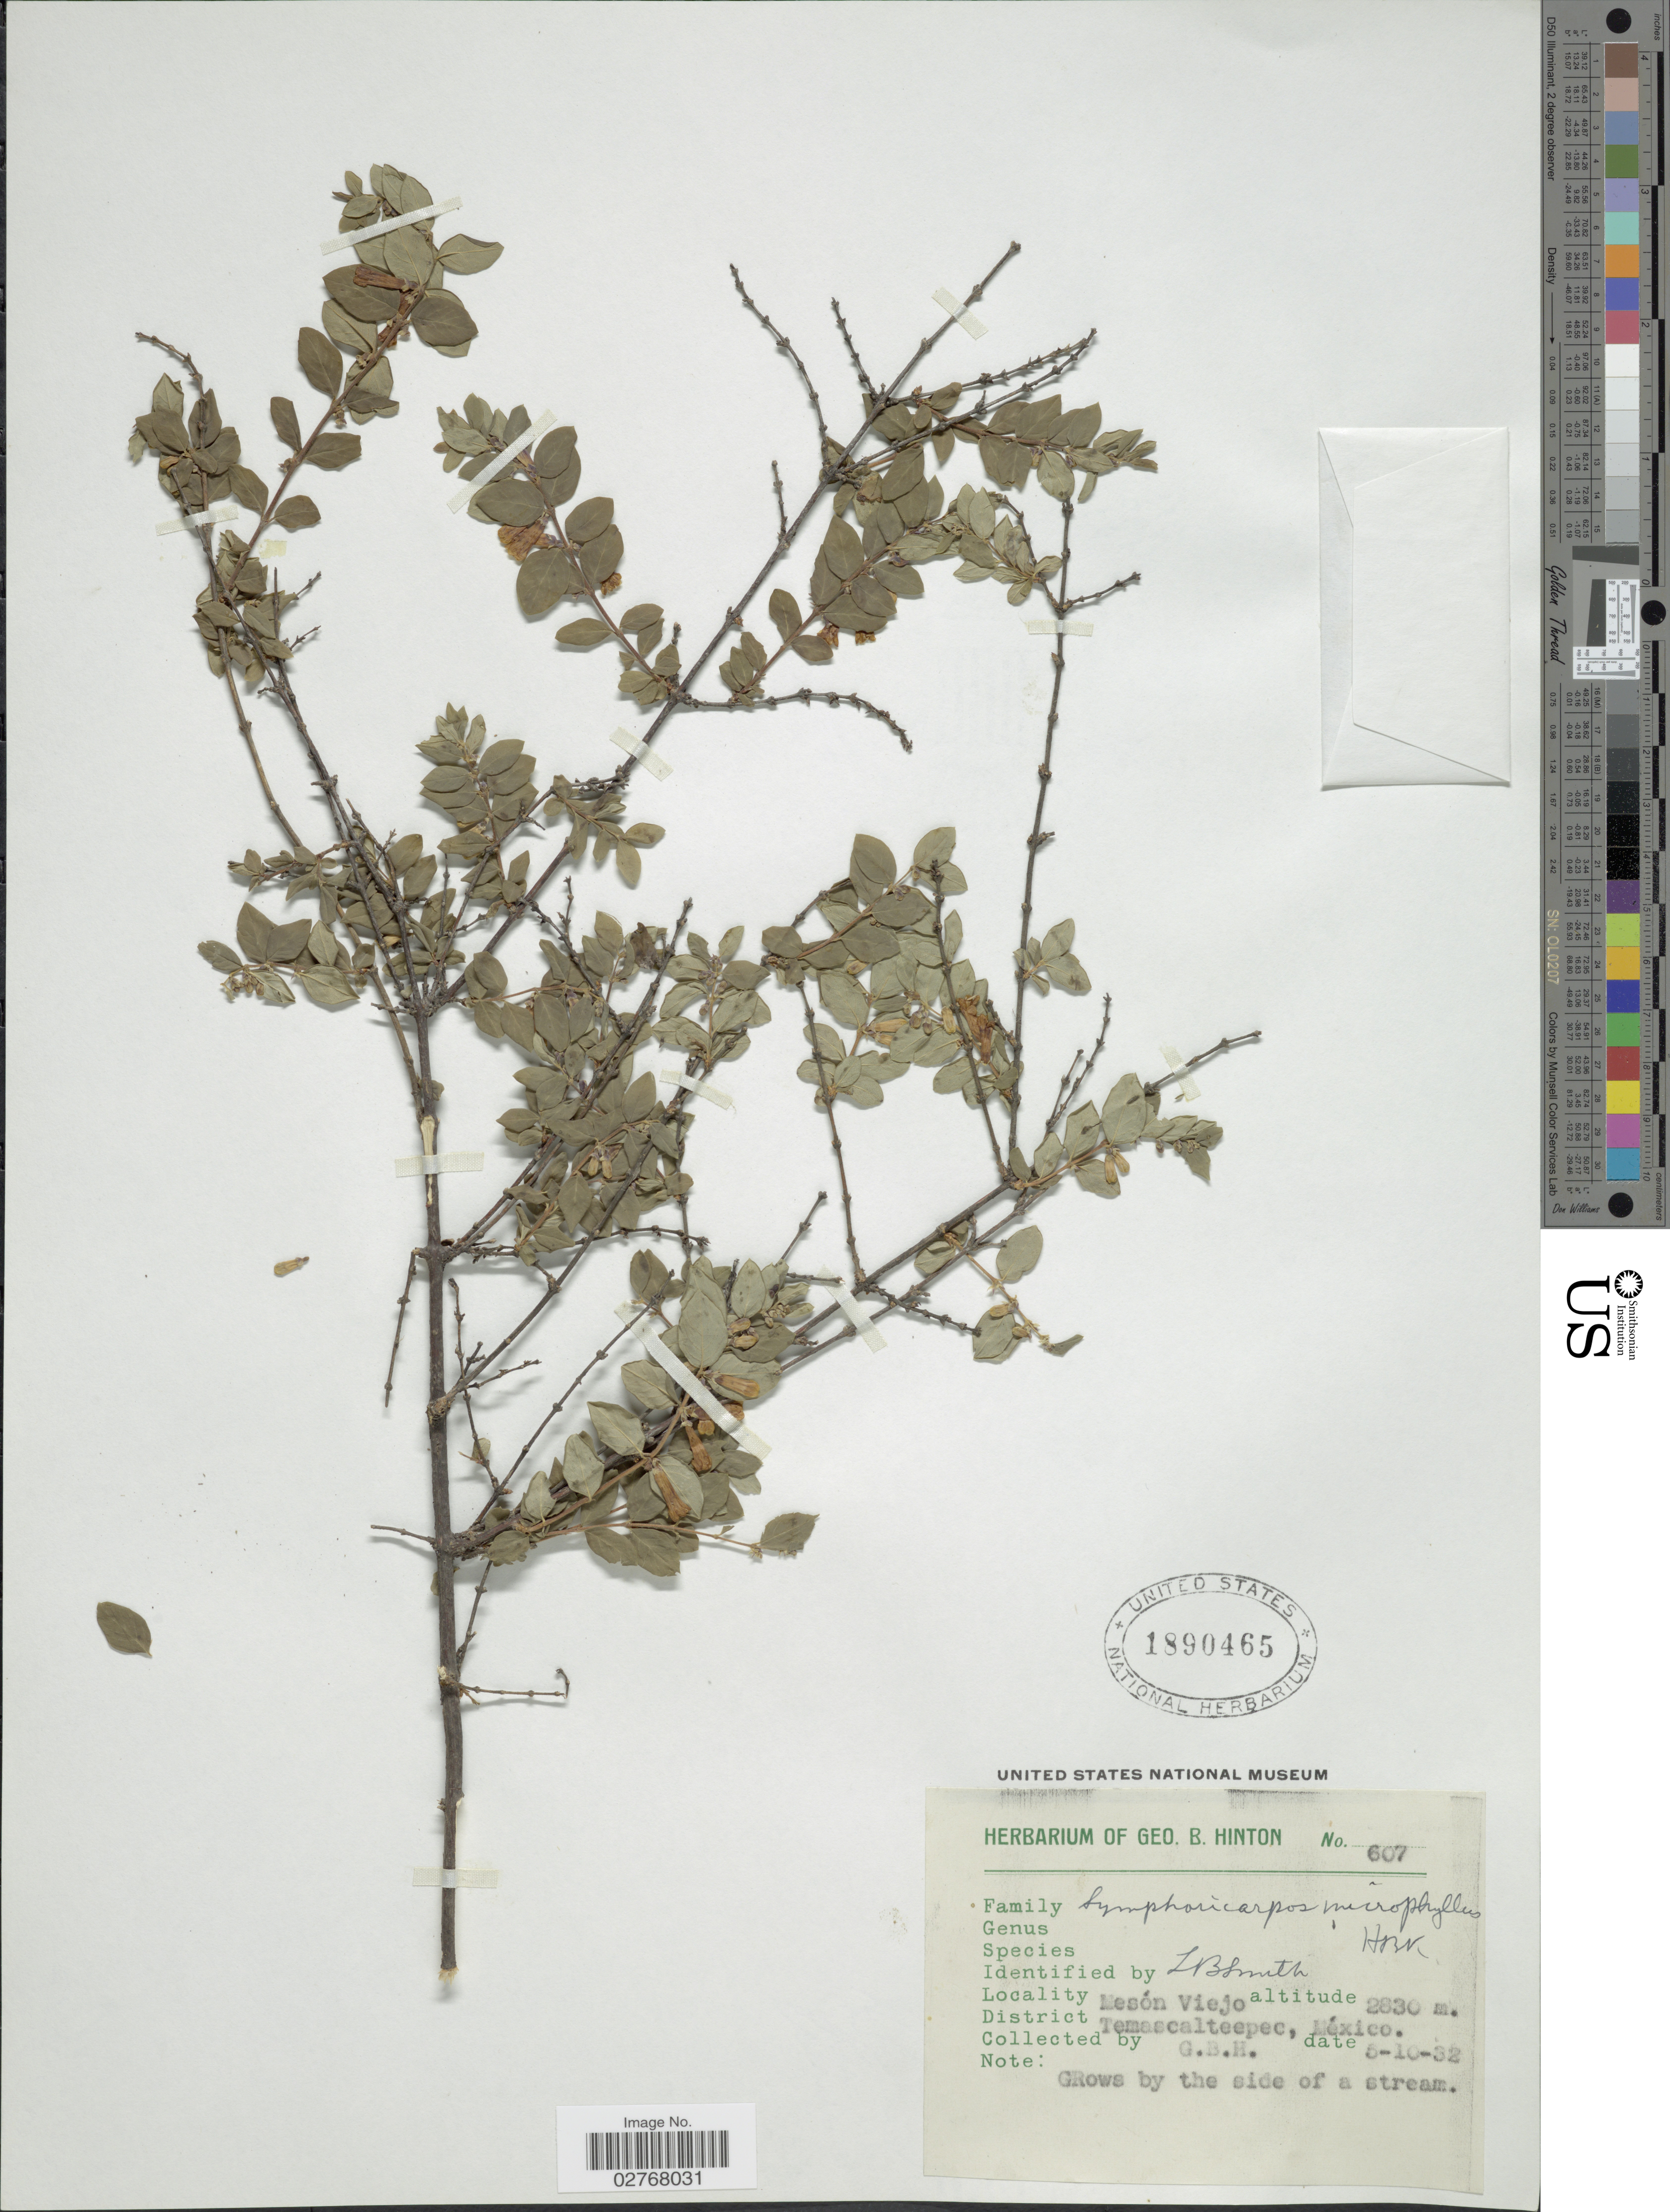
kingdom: Plantae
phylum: Tracheophyta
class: Magnoliopsida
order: Dipsacales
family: Caprifoliaceae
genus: Symphoricarpos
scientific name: Symphoricarpos microphyllus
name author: Kunth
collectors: G. B. Hinton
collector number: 607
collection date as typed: Transcribed d/m/y: 10/5/32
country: Mexico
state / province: México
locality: Meson Viejo, District Temascaltepec.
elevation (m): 2830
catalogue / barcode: US 1890465